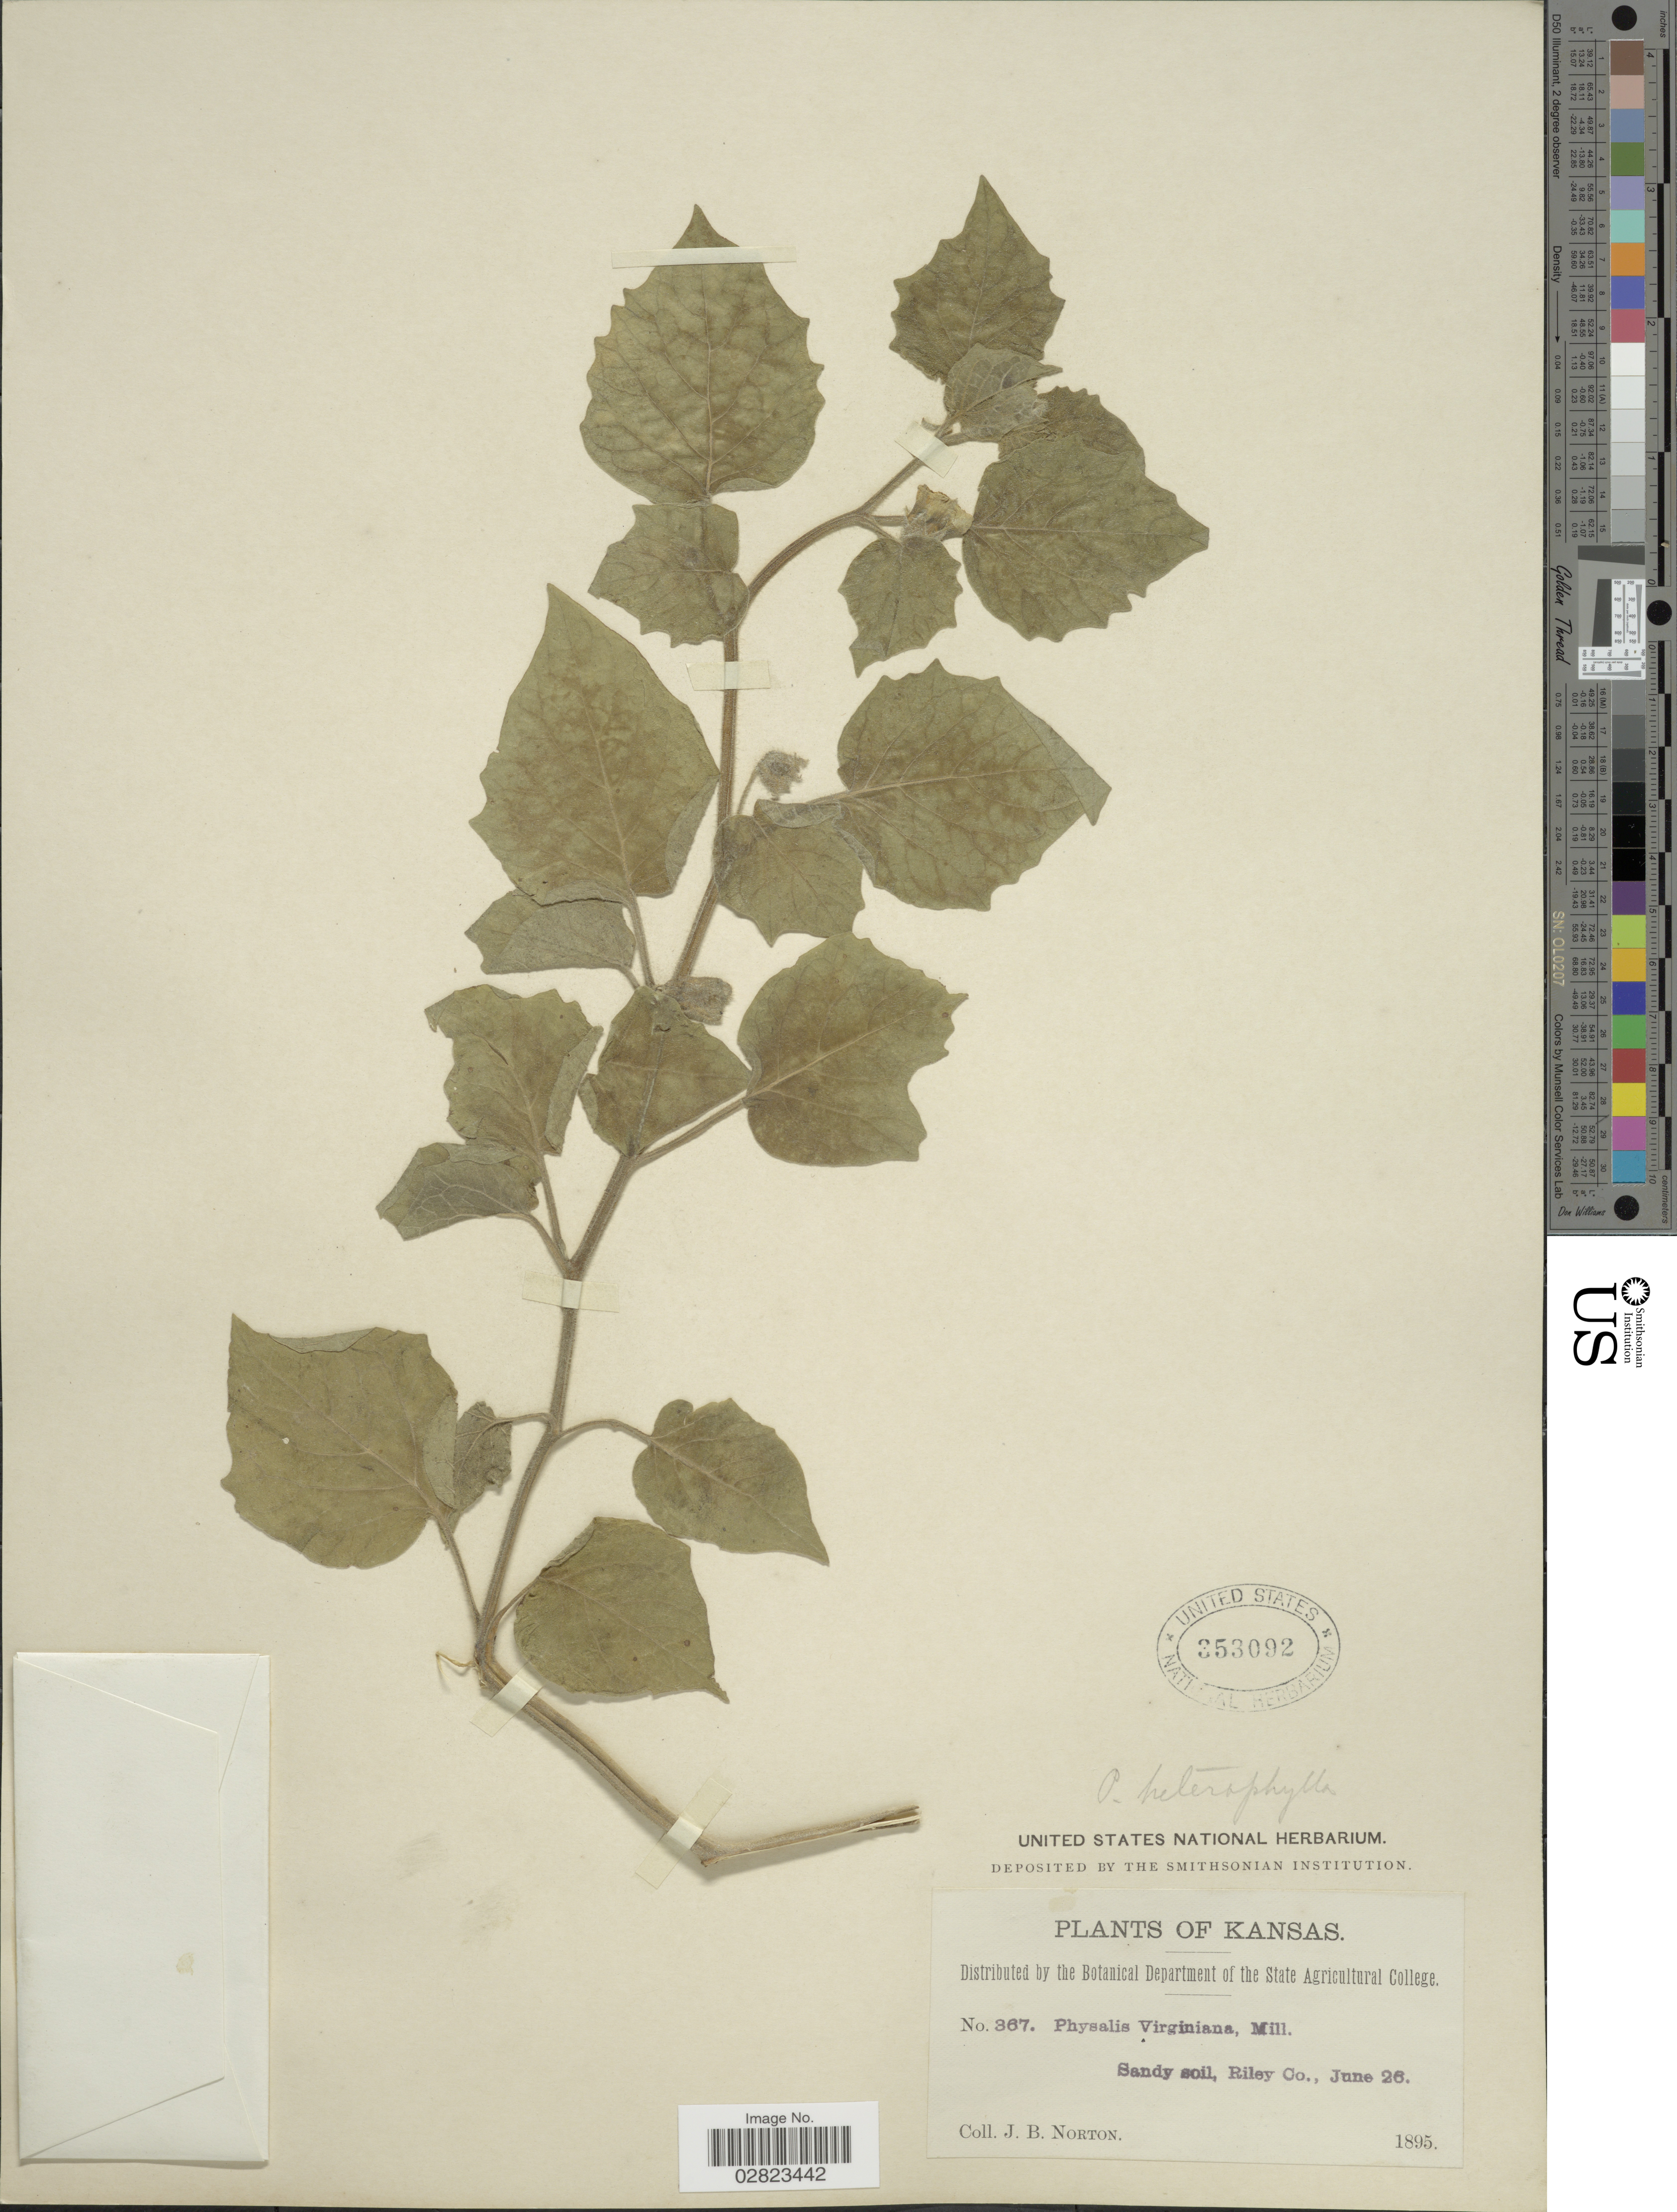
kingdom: Plantae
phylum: Tracheophyta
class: Magnoliopsida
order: Solanales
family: Solanaceae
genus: Physalis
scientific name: Physalis heterophylla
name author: Nees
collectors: J. B. Norton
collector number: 367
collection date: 1895-06-26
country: United States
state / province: Kansas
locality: Riley Co.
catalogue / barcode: US 353092